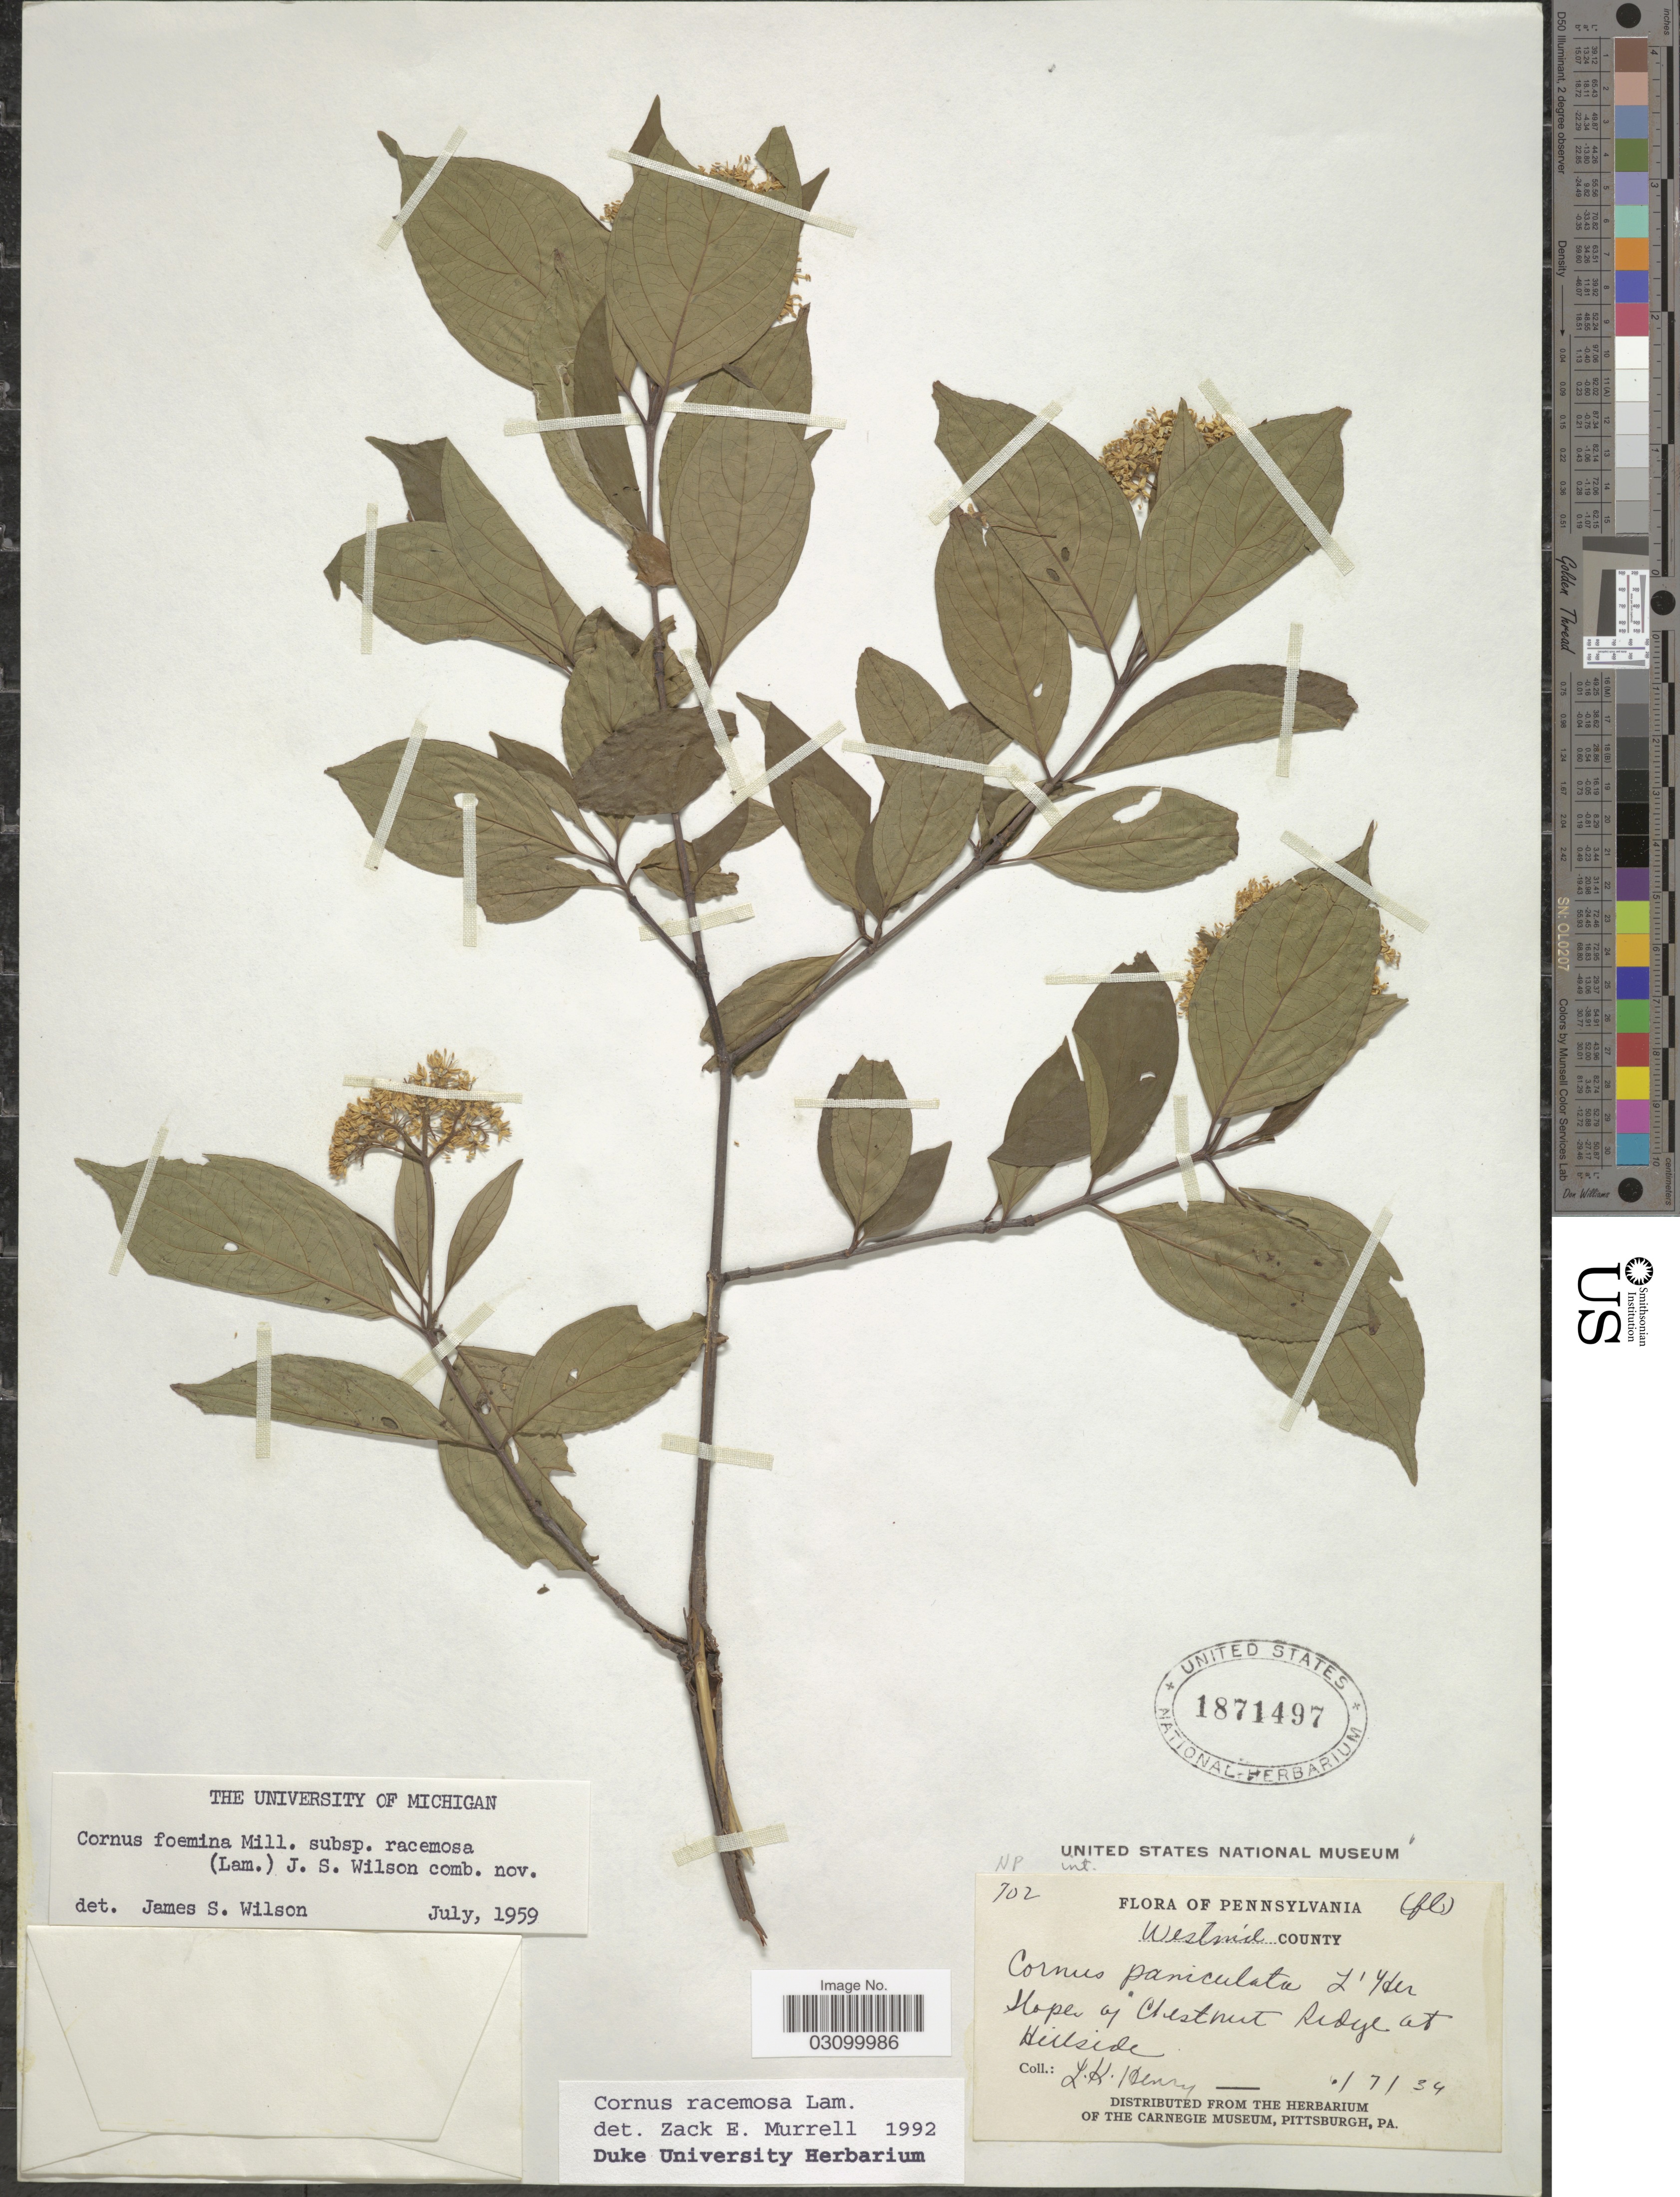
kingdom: Plantae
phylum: Tracheophyta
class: Magnoliopsida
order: Cornales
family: Cornaceae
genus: Cornus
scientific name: Cornus racemosa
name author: Lam.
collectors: L. K. Henry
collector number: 702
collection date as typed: Transcribed d/m/y: 4/7/34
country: United States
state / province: Pennsylvania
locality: Westm'd County. Hope of Chestnut Ridge at Hillside.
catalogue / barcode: US 1871497